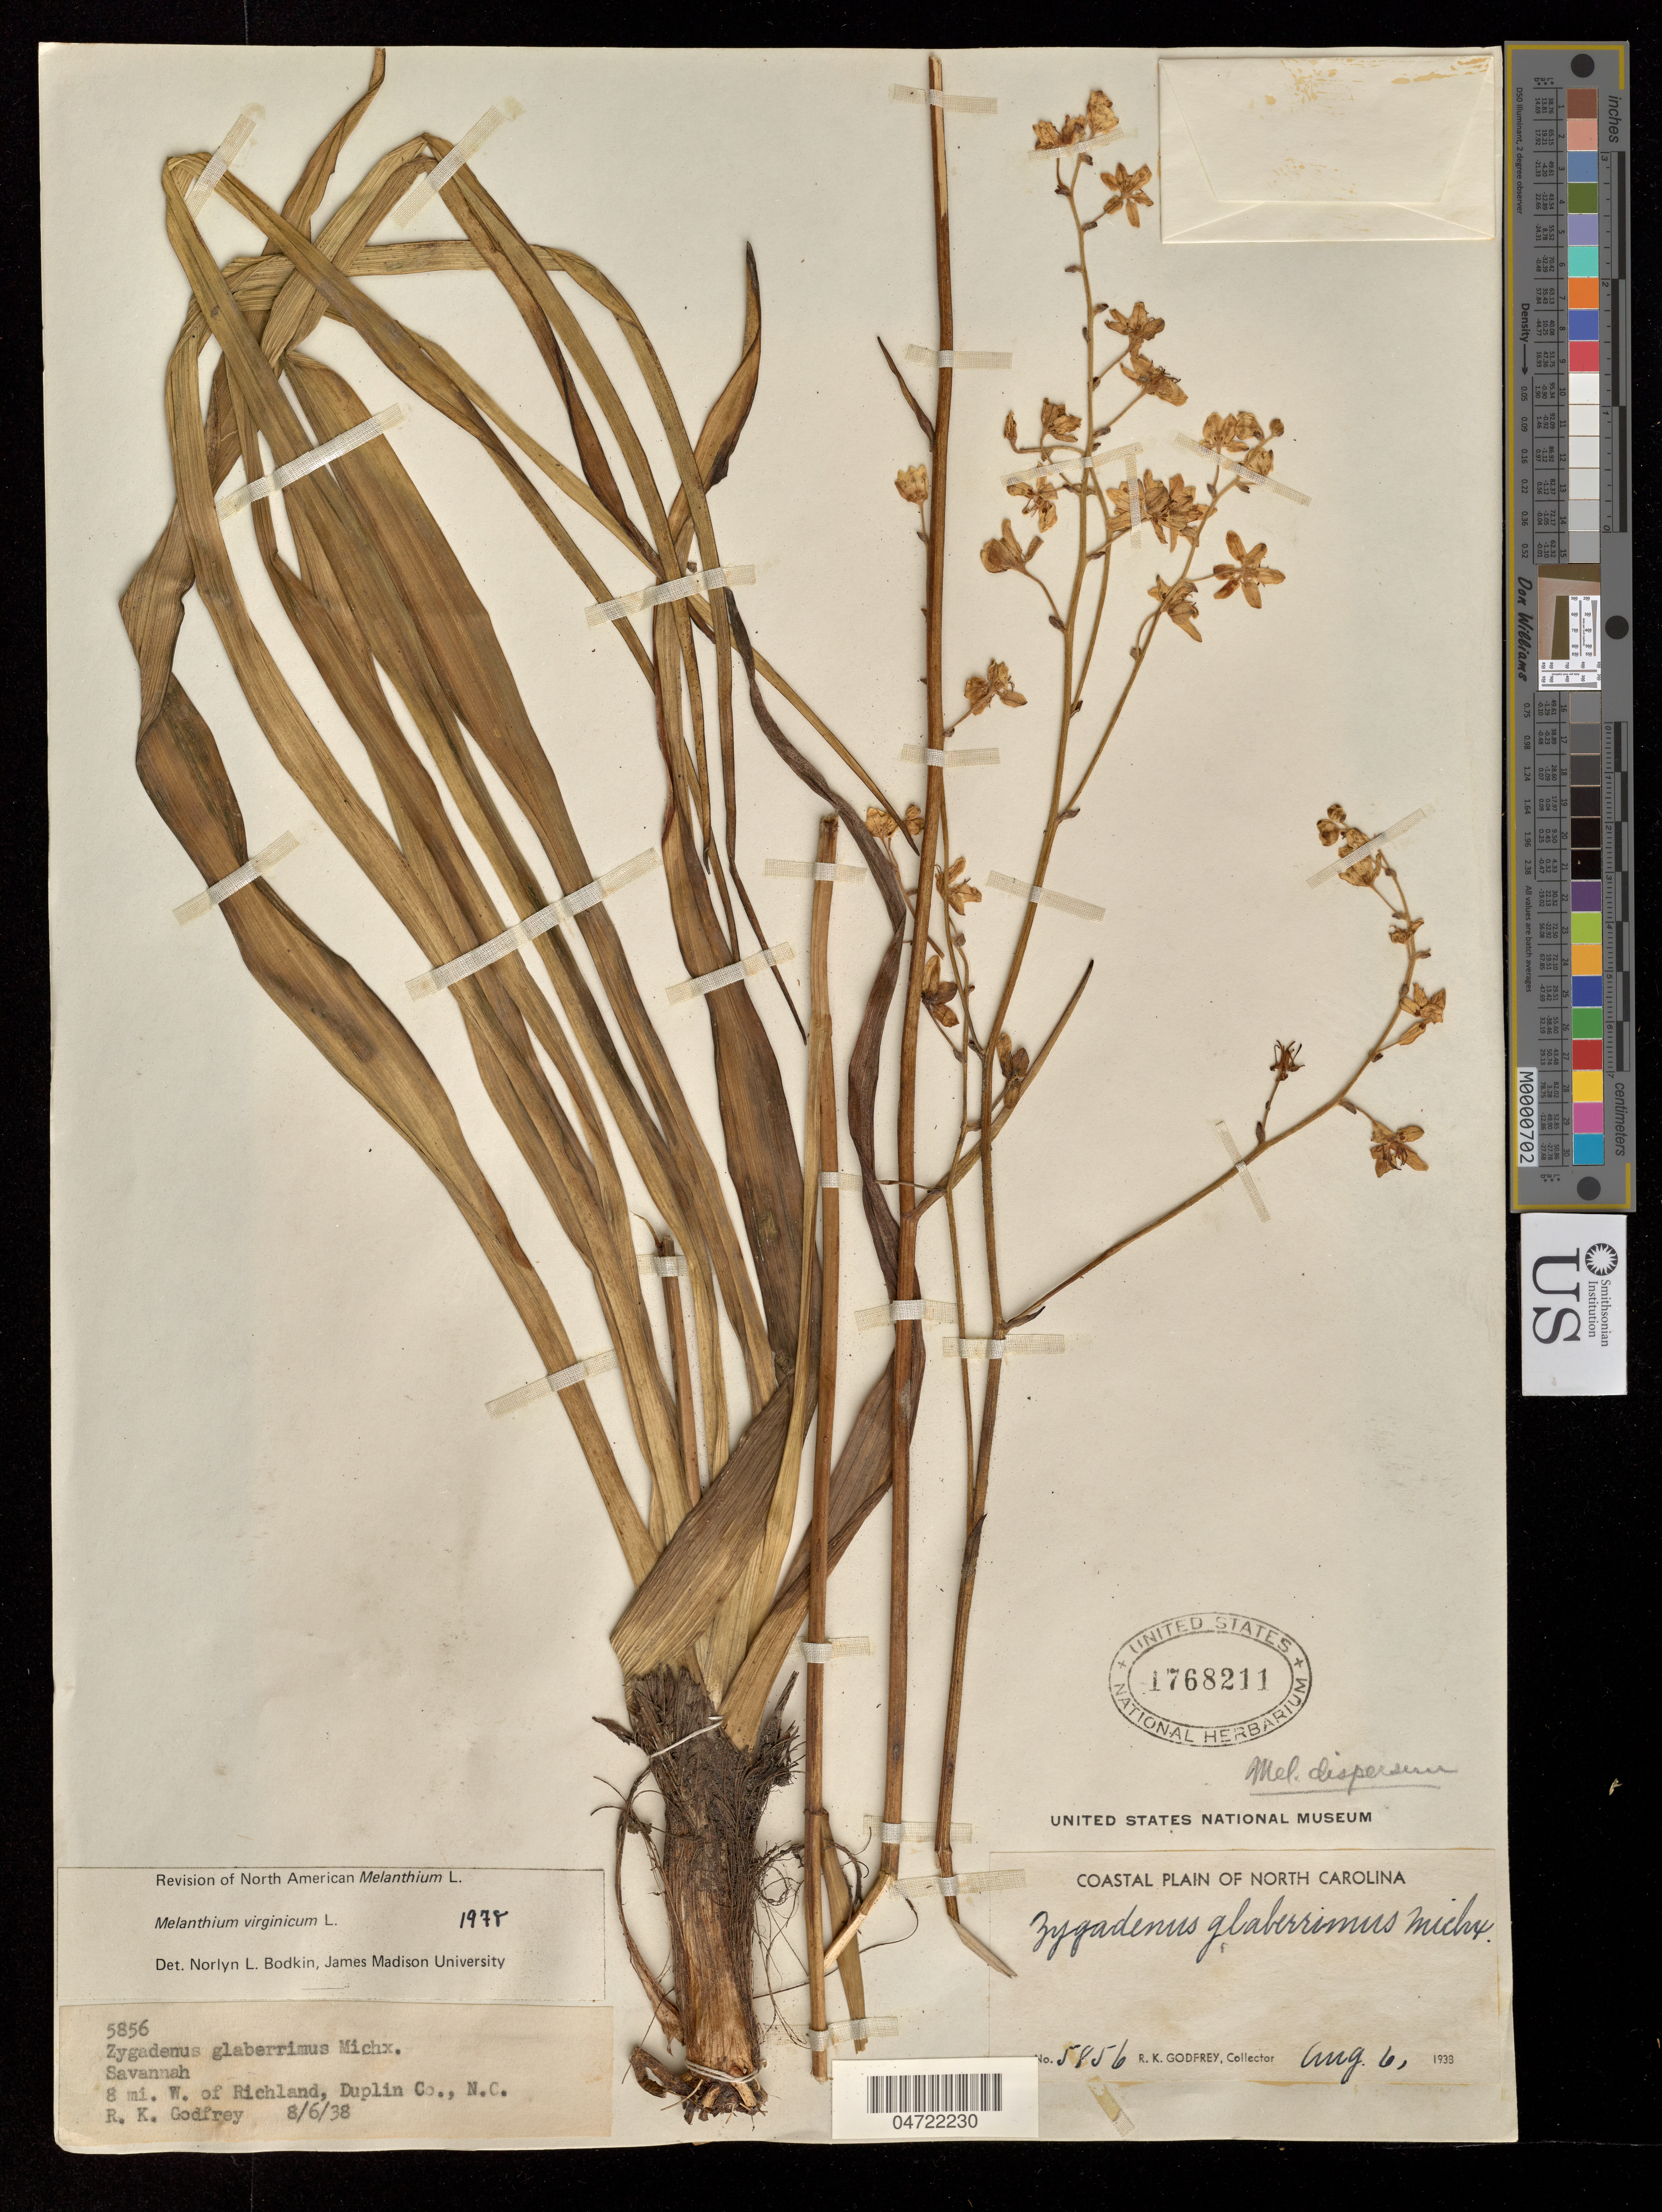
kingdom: Plantae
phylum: Tracheophyta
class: Liliopsida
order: Liliales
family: Melanthiaceae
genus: Melanthium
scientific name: Melanthium virginicum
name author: L.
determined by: Bodkin, N. L.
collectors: R. K. Godfrey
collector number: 5856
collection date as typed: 06 Aug 1938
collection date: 1938-08-06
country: United States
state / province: North Carolina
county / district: Duplin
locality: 8 mi W of Richland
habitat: Savannah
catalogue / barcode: US 1768211